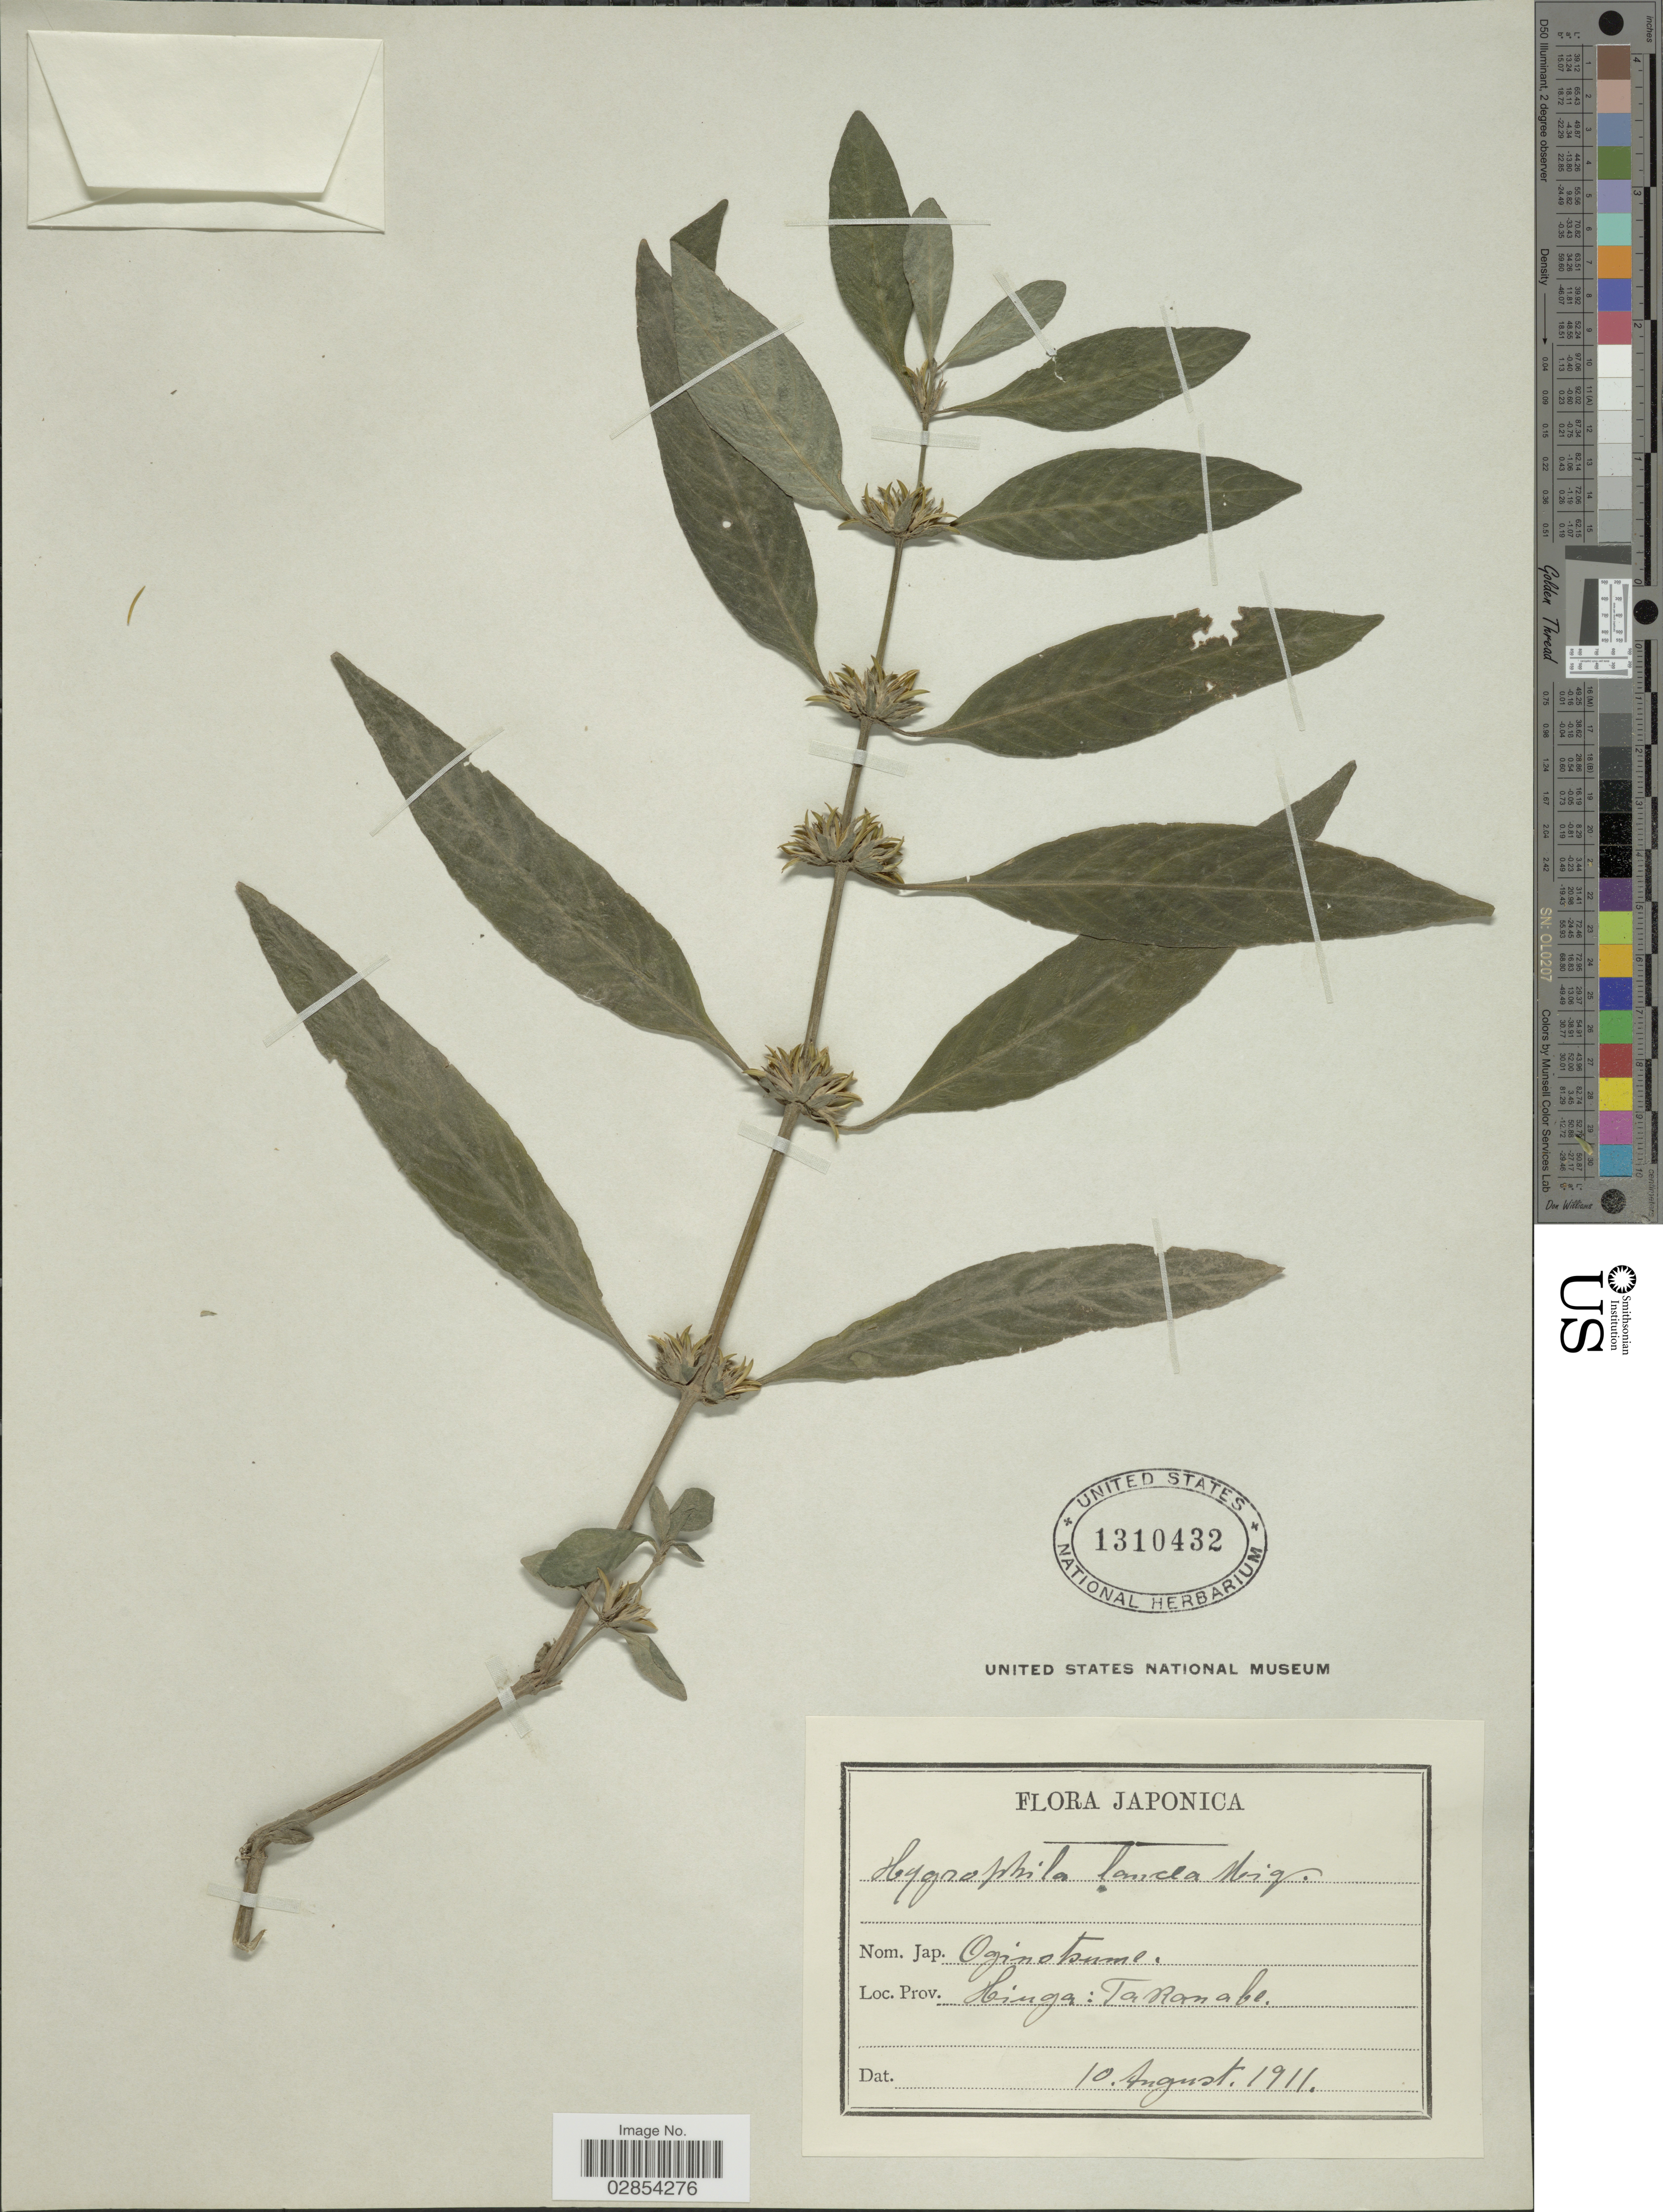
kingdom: Plantae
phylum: Tracheophyta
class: Magnoliopsida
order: Lamiales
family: Acanthaceae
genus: Hygrophila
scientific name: Hygrophila lancea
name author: Miq.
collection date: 1911-08-10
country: Japan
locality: Japonica. Hinga: Takanabe.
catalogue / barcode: US 1310432